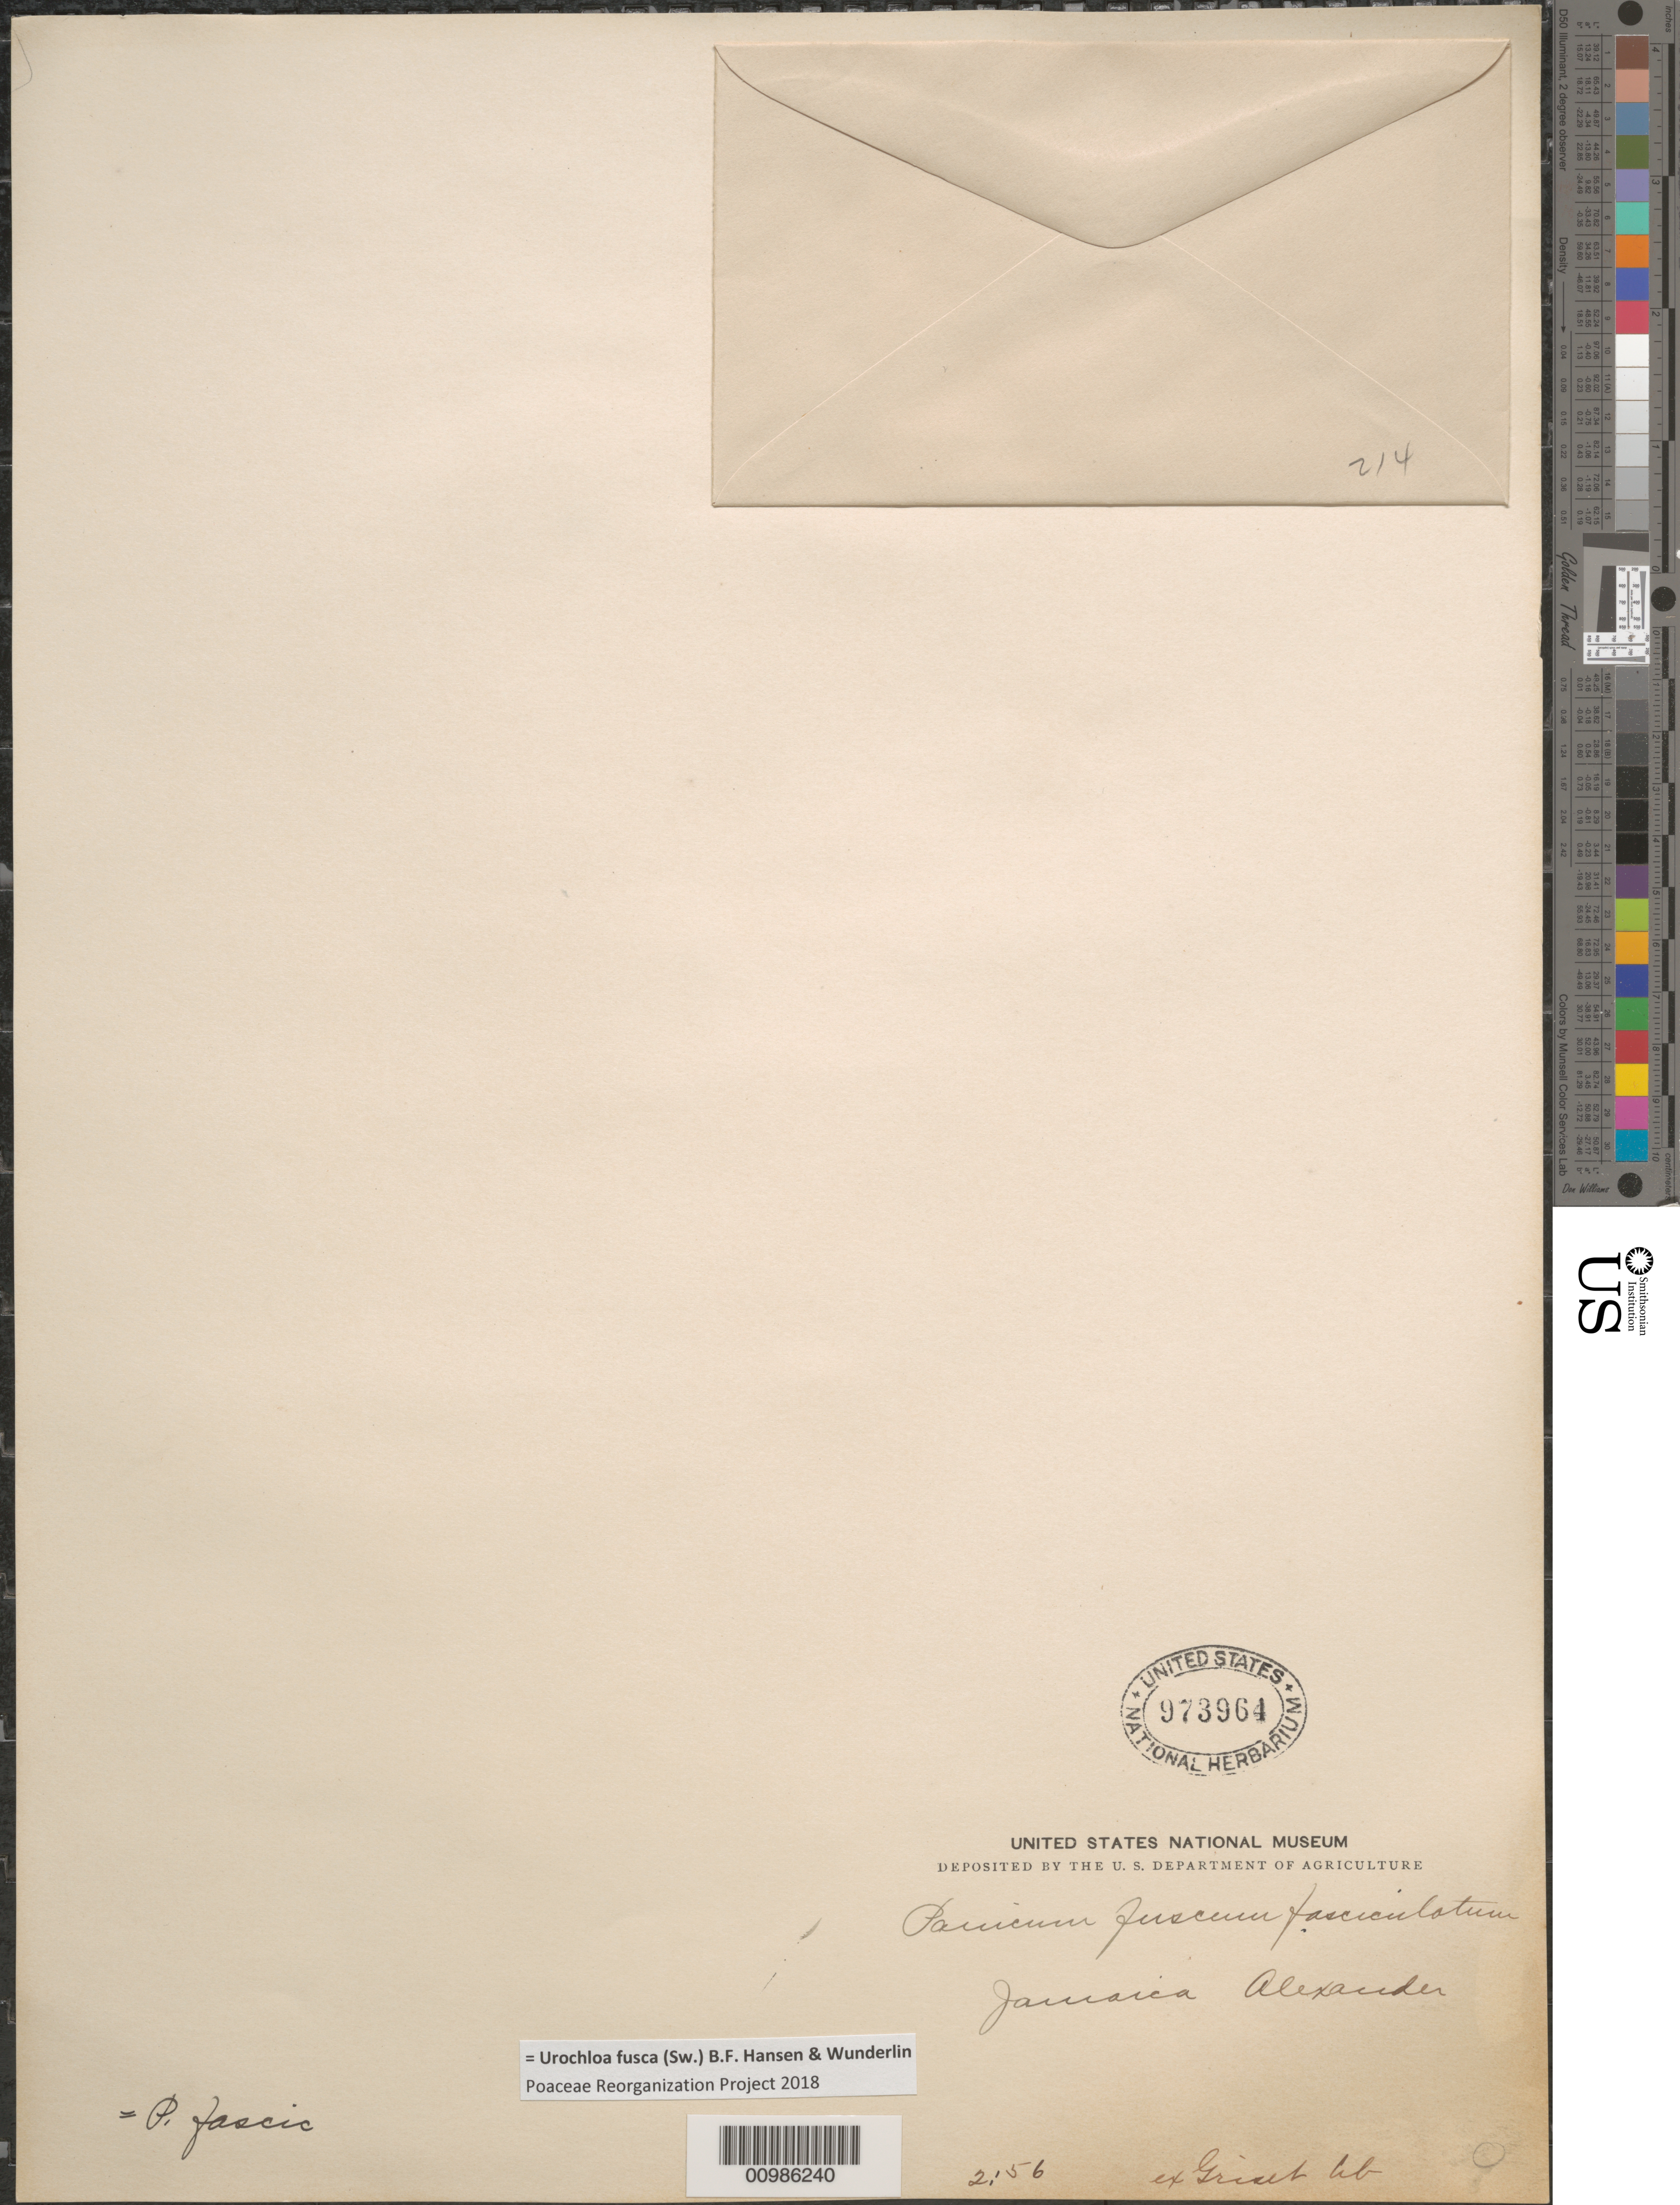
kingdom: Plantae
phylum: Tracheophyta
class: Liliopsida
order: Poales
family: Poaceae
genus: Brachiaria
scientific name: Brachiaria fasciculata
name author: (Sw.) Parodi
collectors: R. C. Alexander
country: Jamaica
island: Jamaica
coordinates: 0 N, 0 E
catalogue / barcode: US 973964